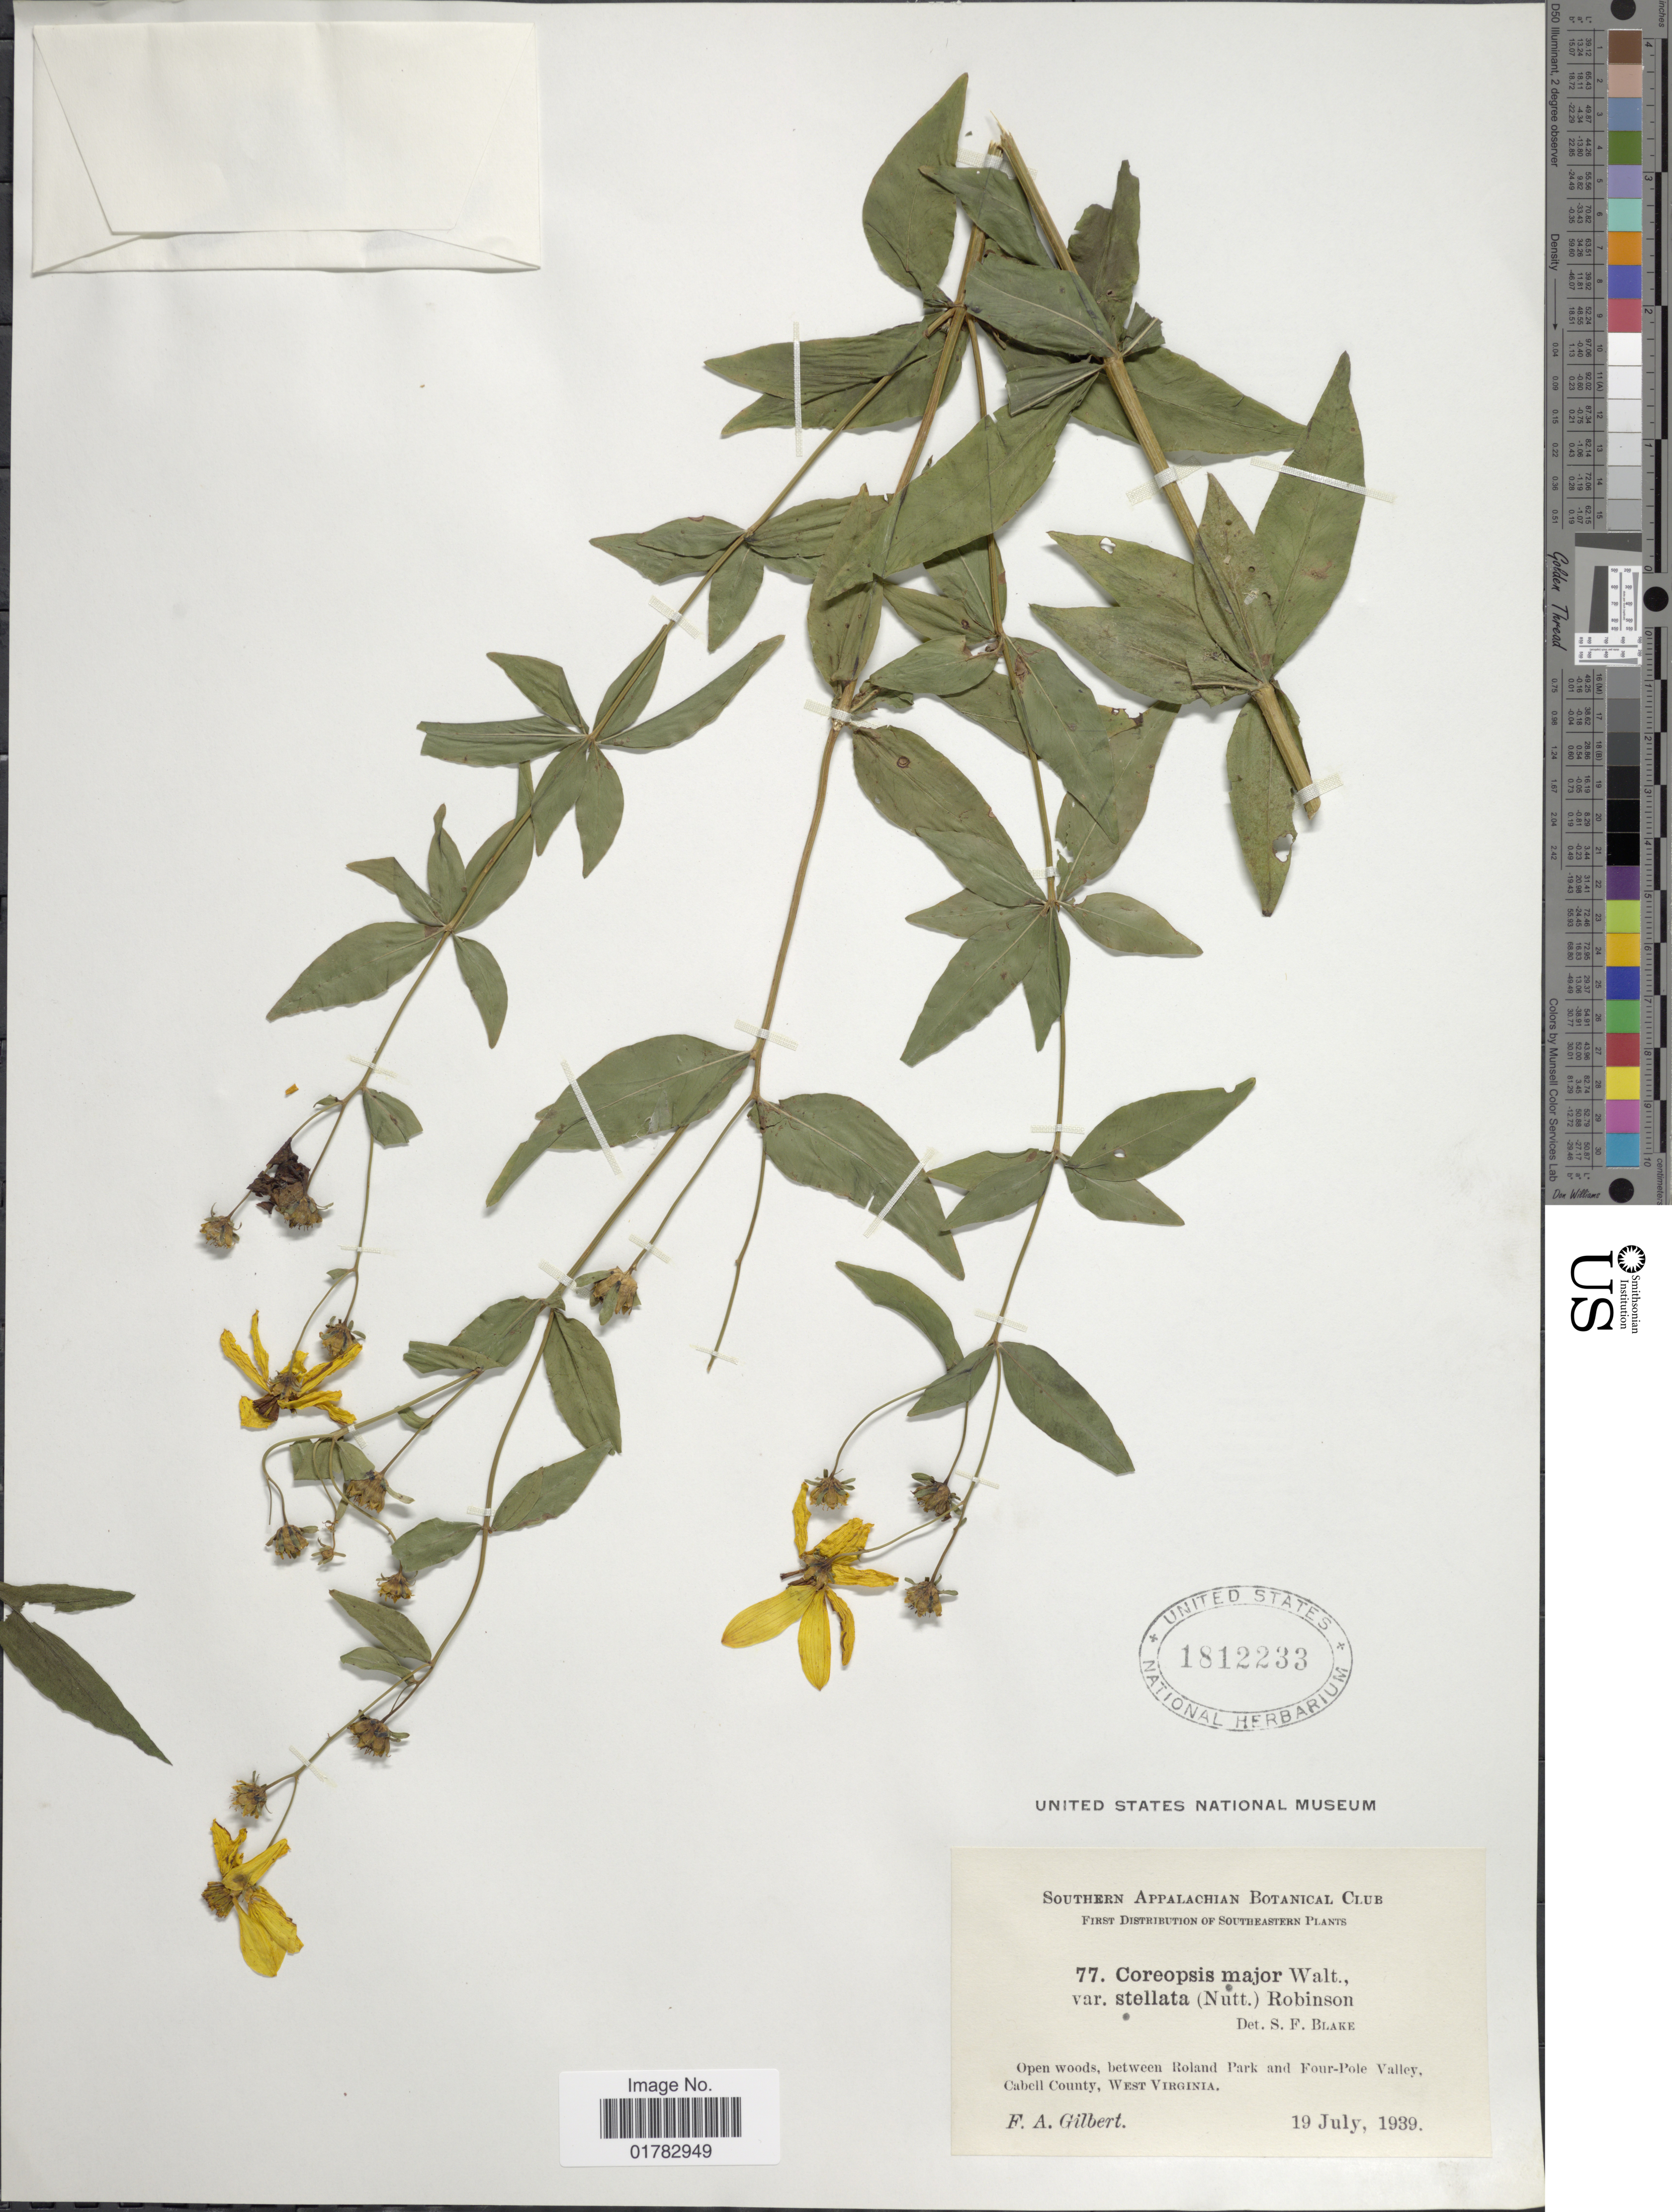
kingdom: Plantae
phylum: Tracheophyta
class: Magnoliopsida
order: Asterales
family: Asteraceae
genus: Coreopsis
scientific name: Coreopsis major var. stellata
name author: (Nutt.) Torr. & A. Gray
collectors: F. A. Gilbert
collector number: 77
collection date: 1939-07-19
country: United States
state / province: West Virginia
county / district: Cabell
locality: Southern Appalachian, Southeastern, open woods, between Roland Park and Four-pole Valley, Cabell County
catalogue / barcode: US 1812233